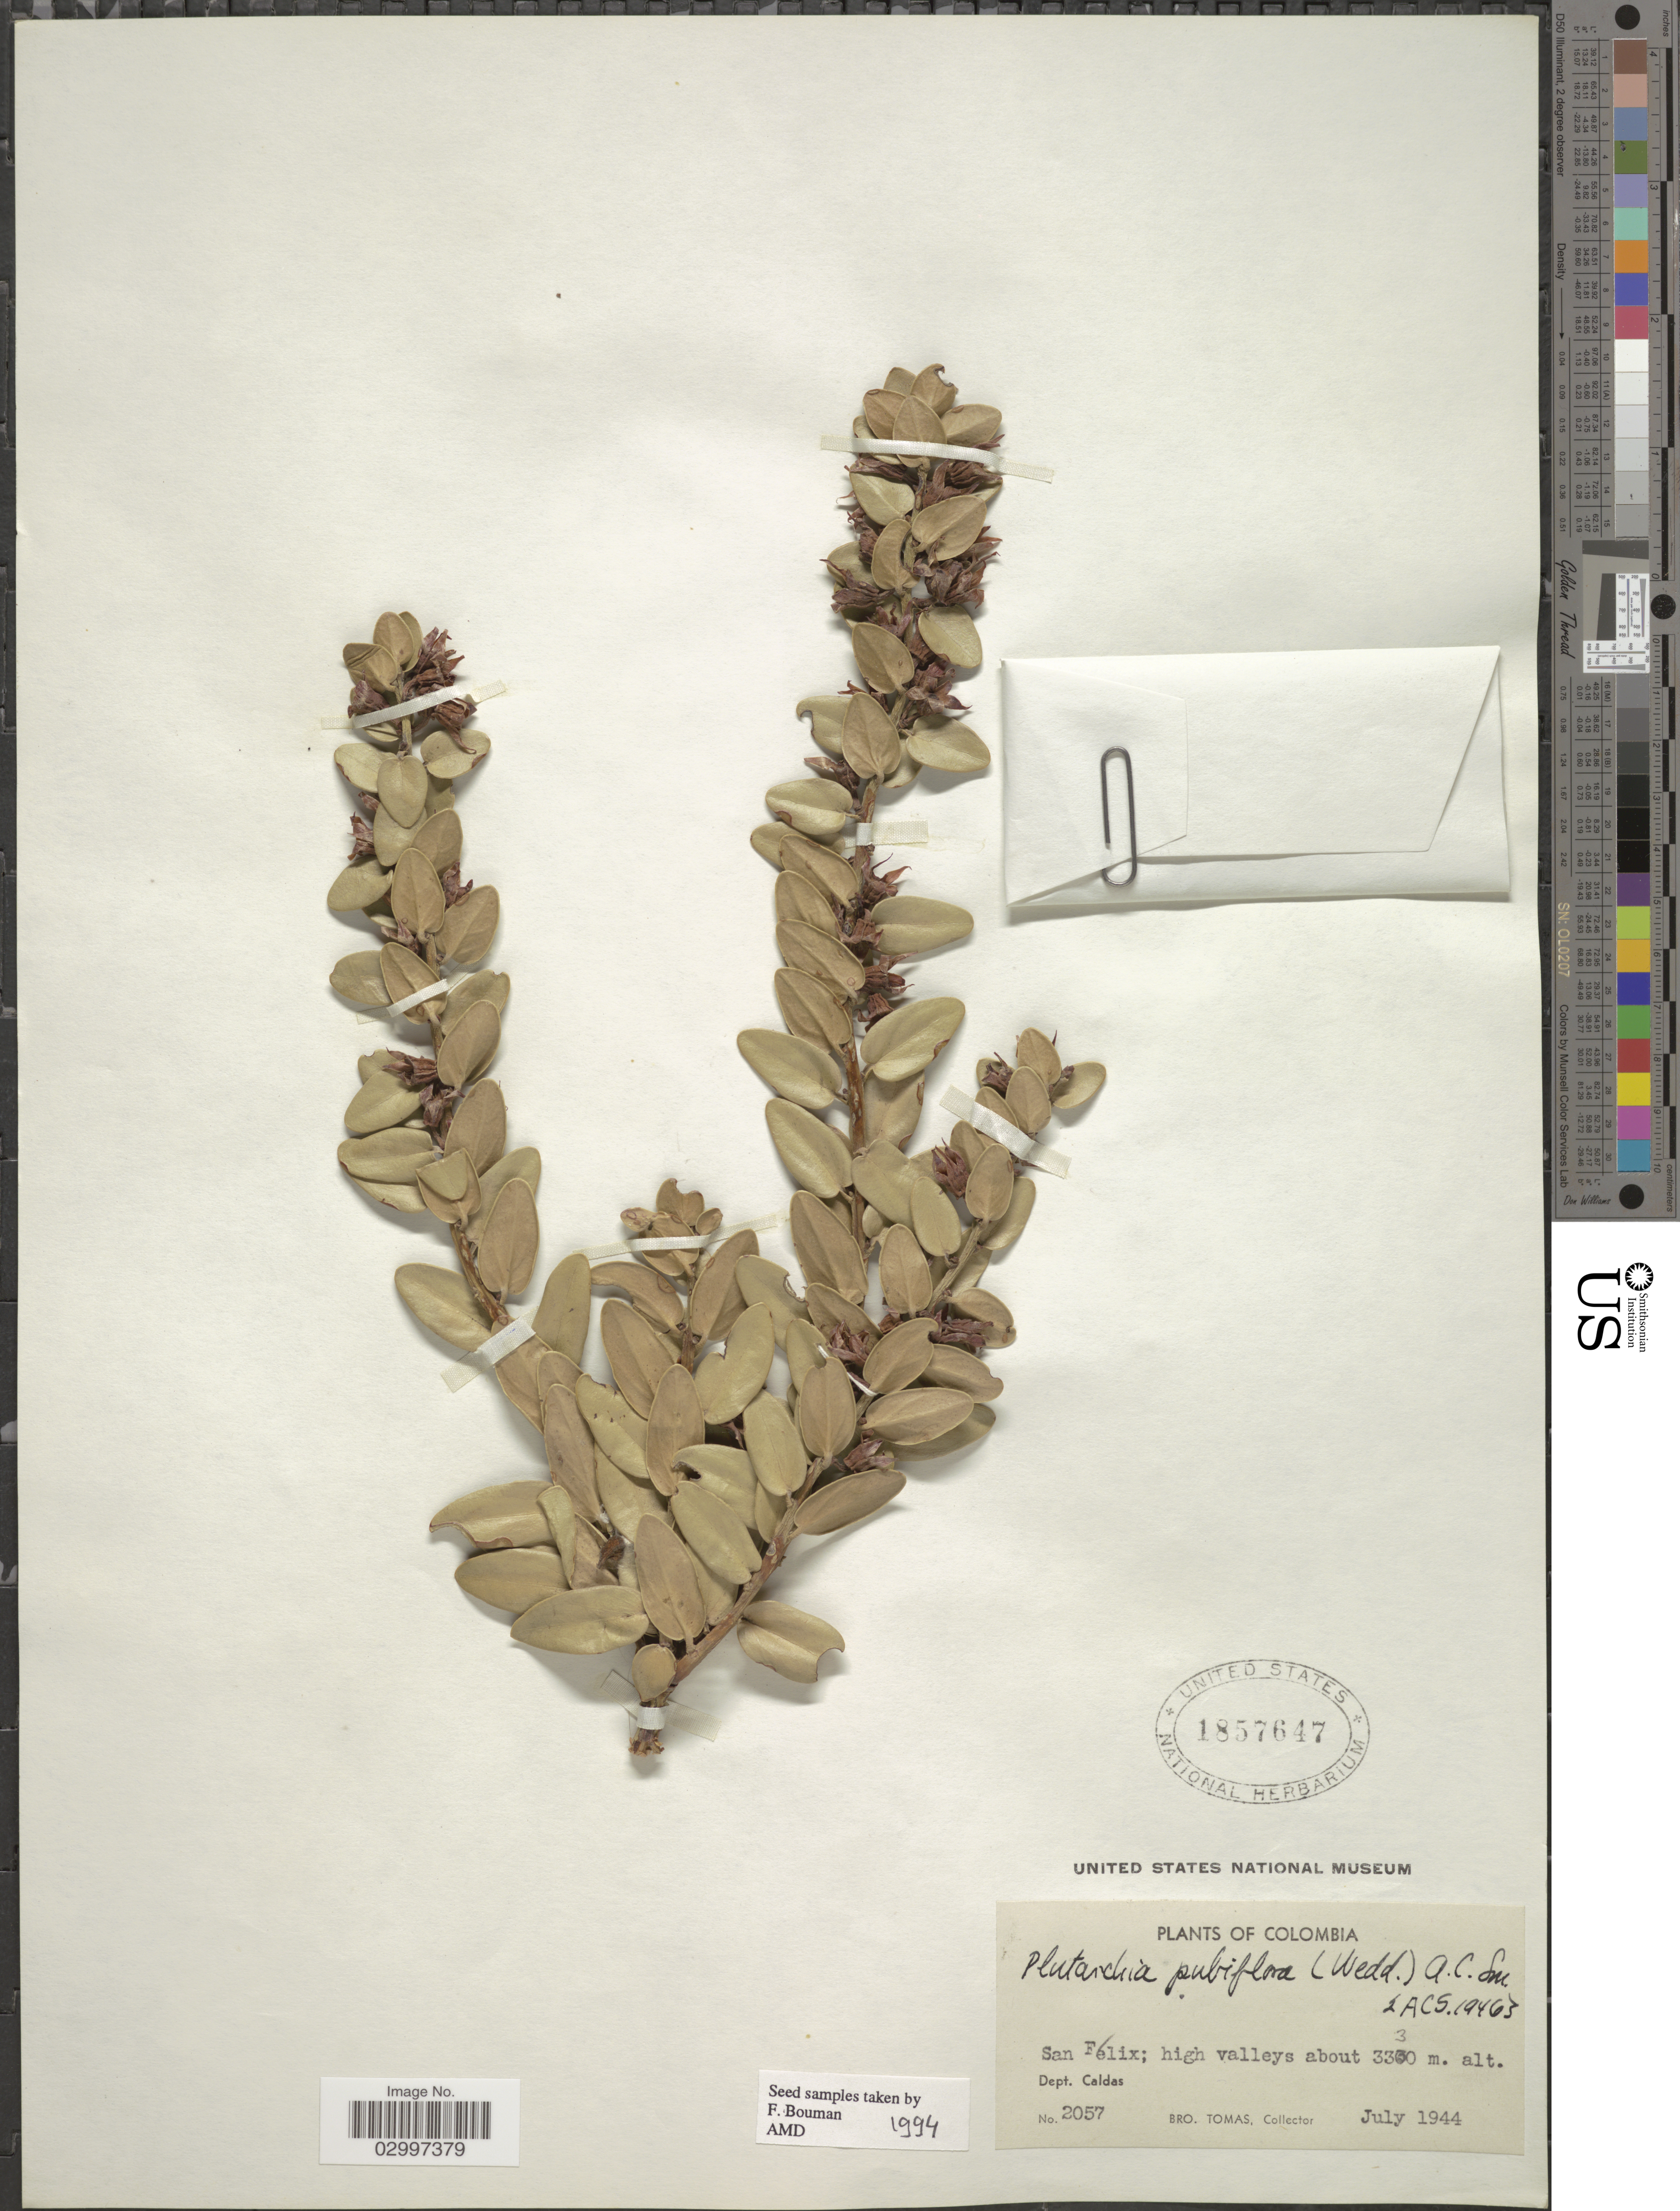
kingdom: Plantae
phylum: Tracheophyta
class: Magnoliopsida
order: Ericales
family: Ericaceae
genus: Plutarchia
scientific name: Plutarchia pubiflora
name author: (Wedd.) A.C. Sm.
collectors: B. Tomas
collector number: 2057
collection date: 1944-07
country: Colombia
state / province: Caldas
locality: San Felix.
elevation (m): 3330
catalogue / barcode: US 1857647